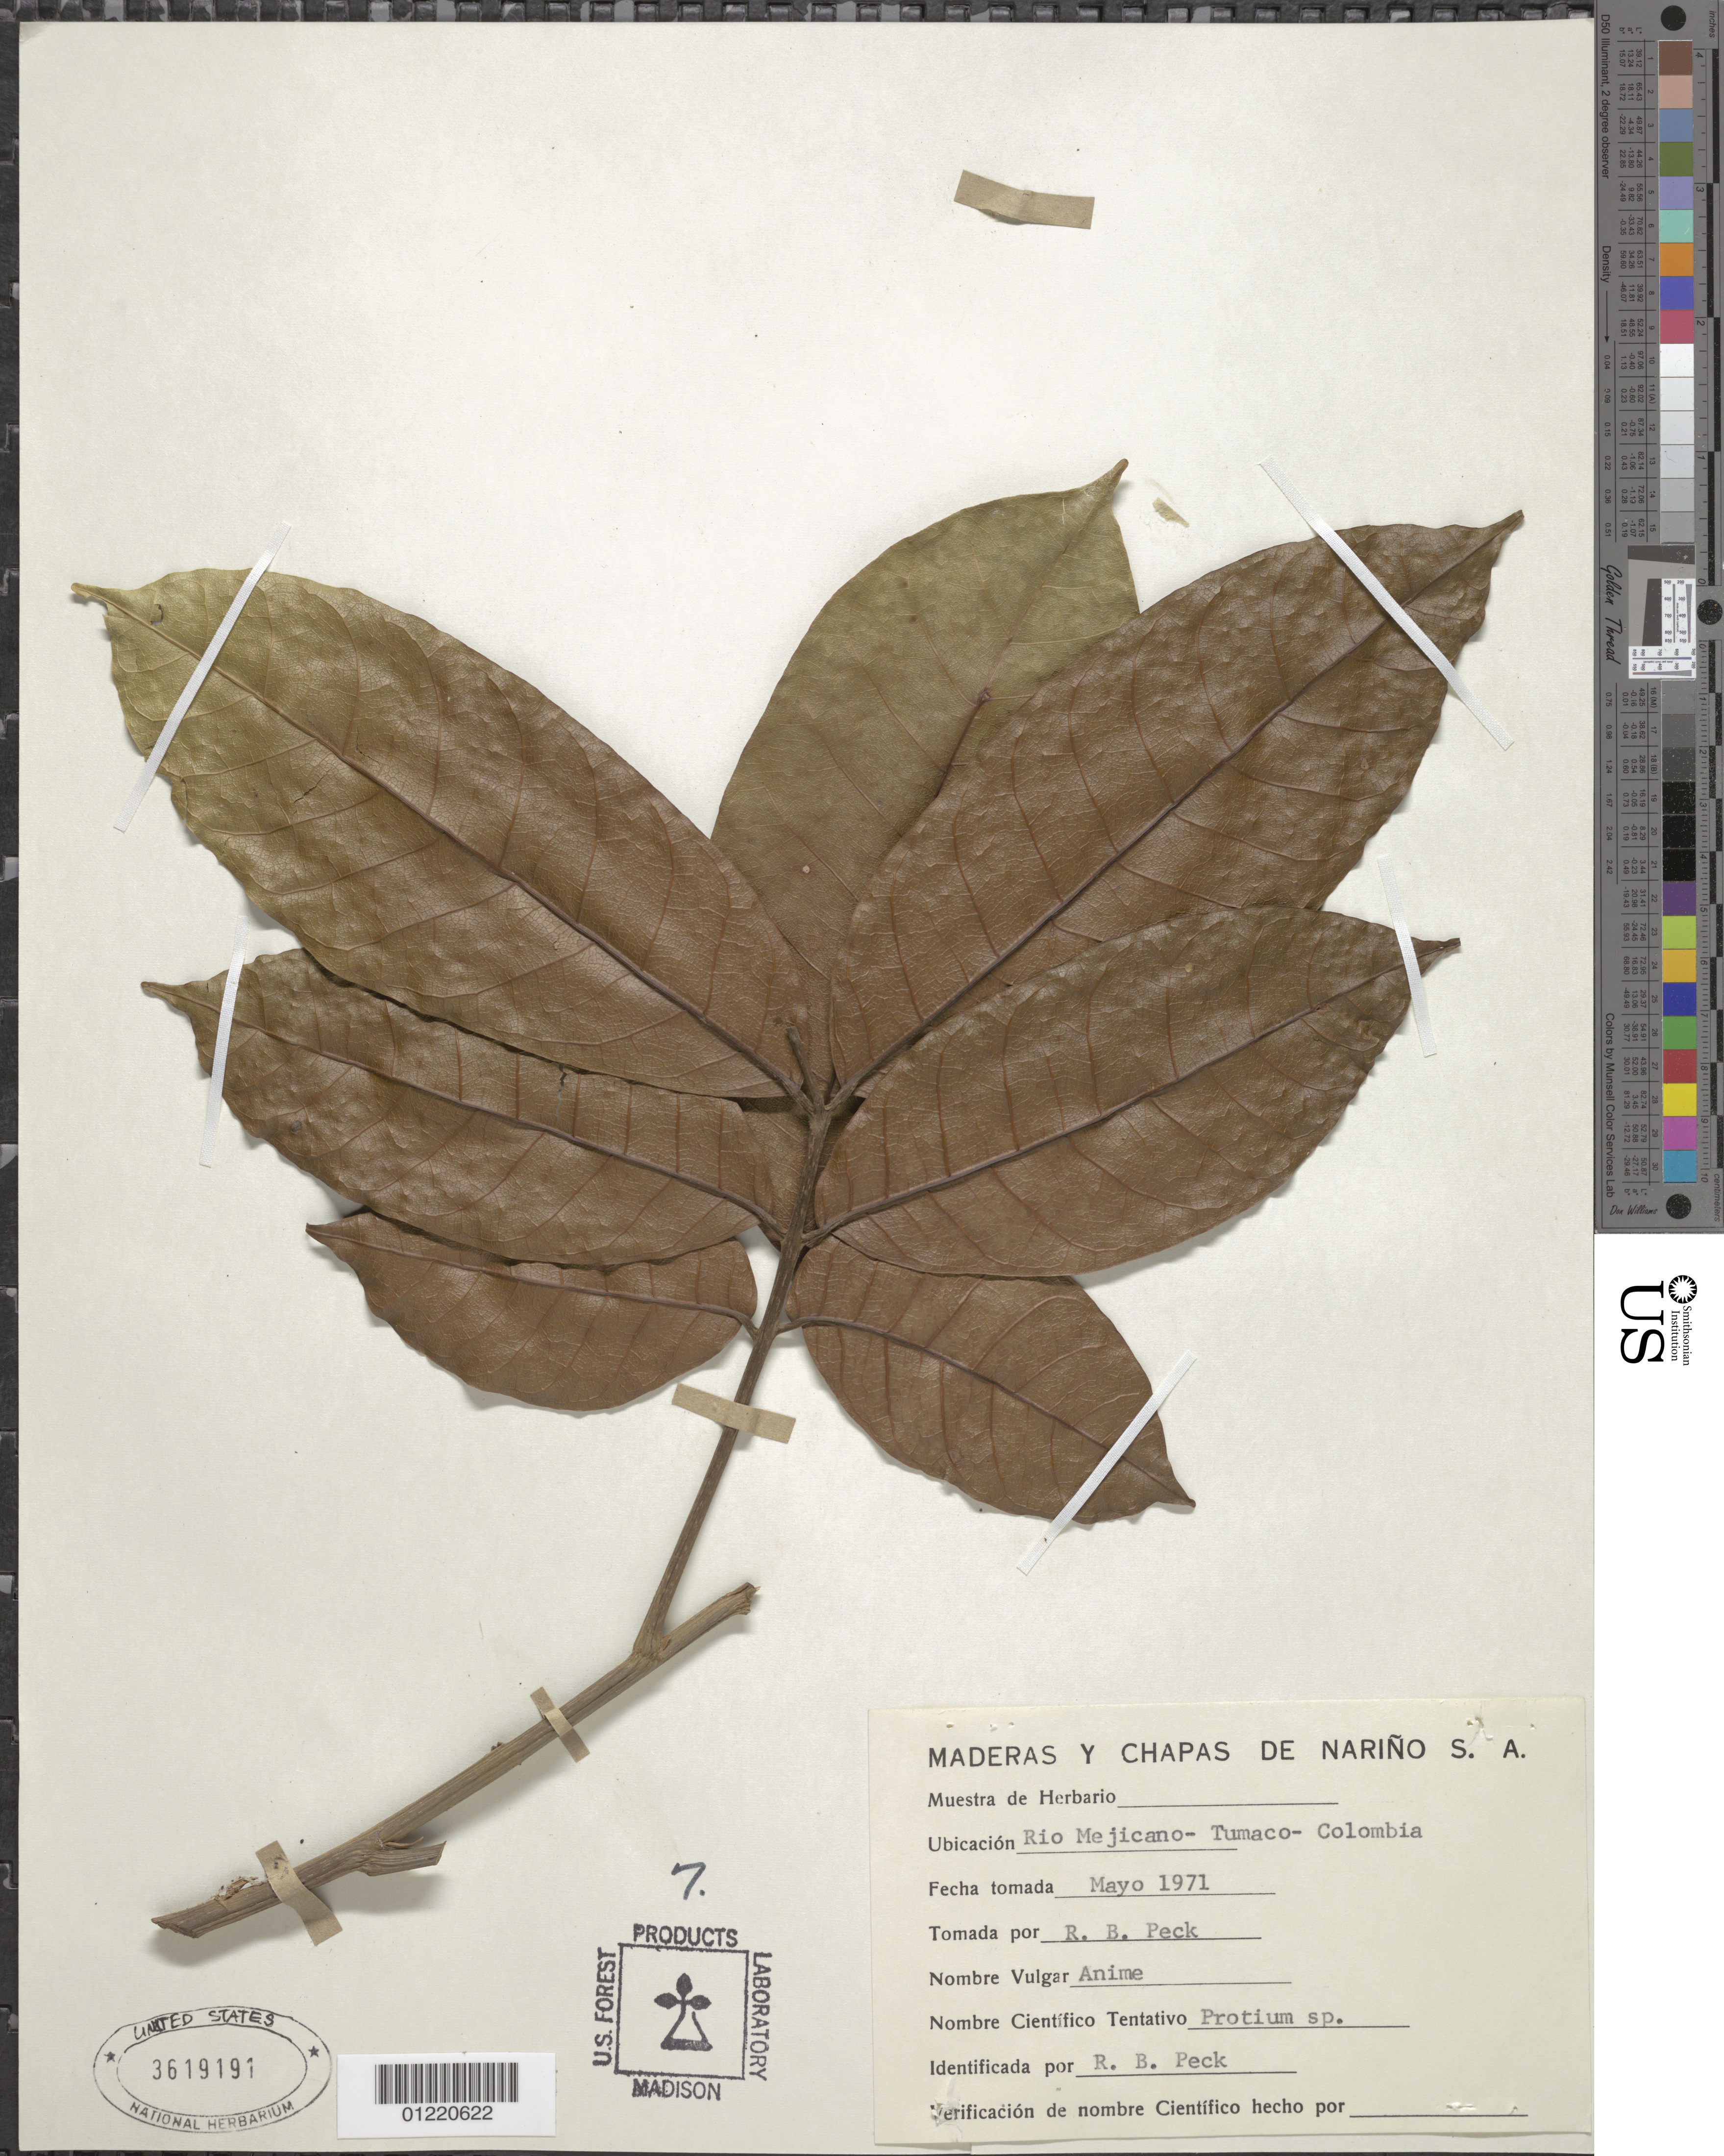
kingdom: Plantae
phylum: Tracheophyta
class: Magnoliopsida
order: Sapindales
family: Burseraceae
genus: Dacryodes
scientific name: Dacryodes sp.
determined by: Daly, D.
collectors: R. Peck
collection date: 1971-05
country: Colombia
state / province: Nariño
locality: Rio Mejicano; Tumaco.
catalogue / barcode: US 3619191